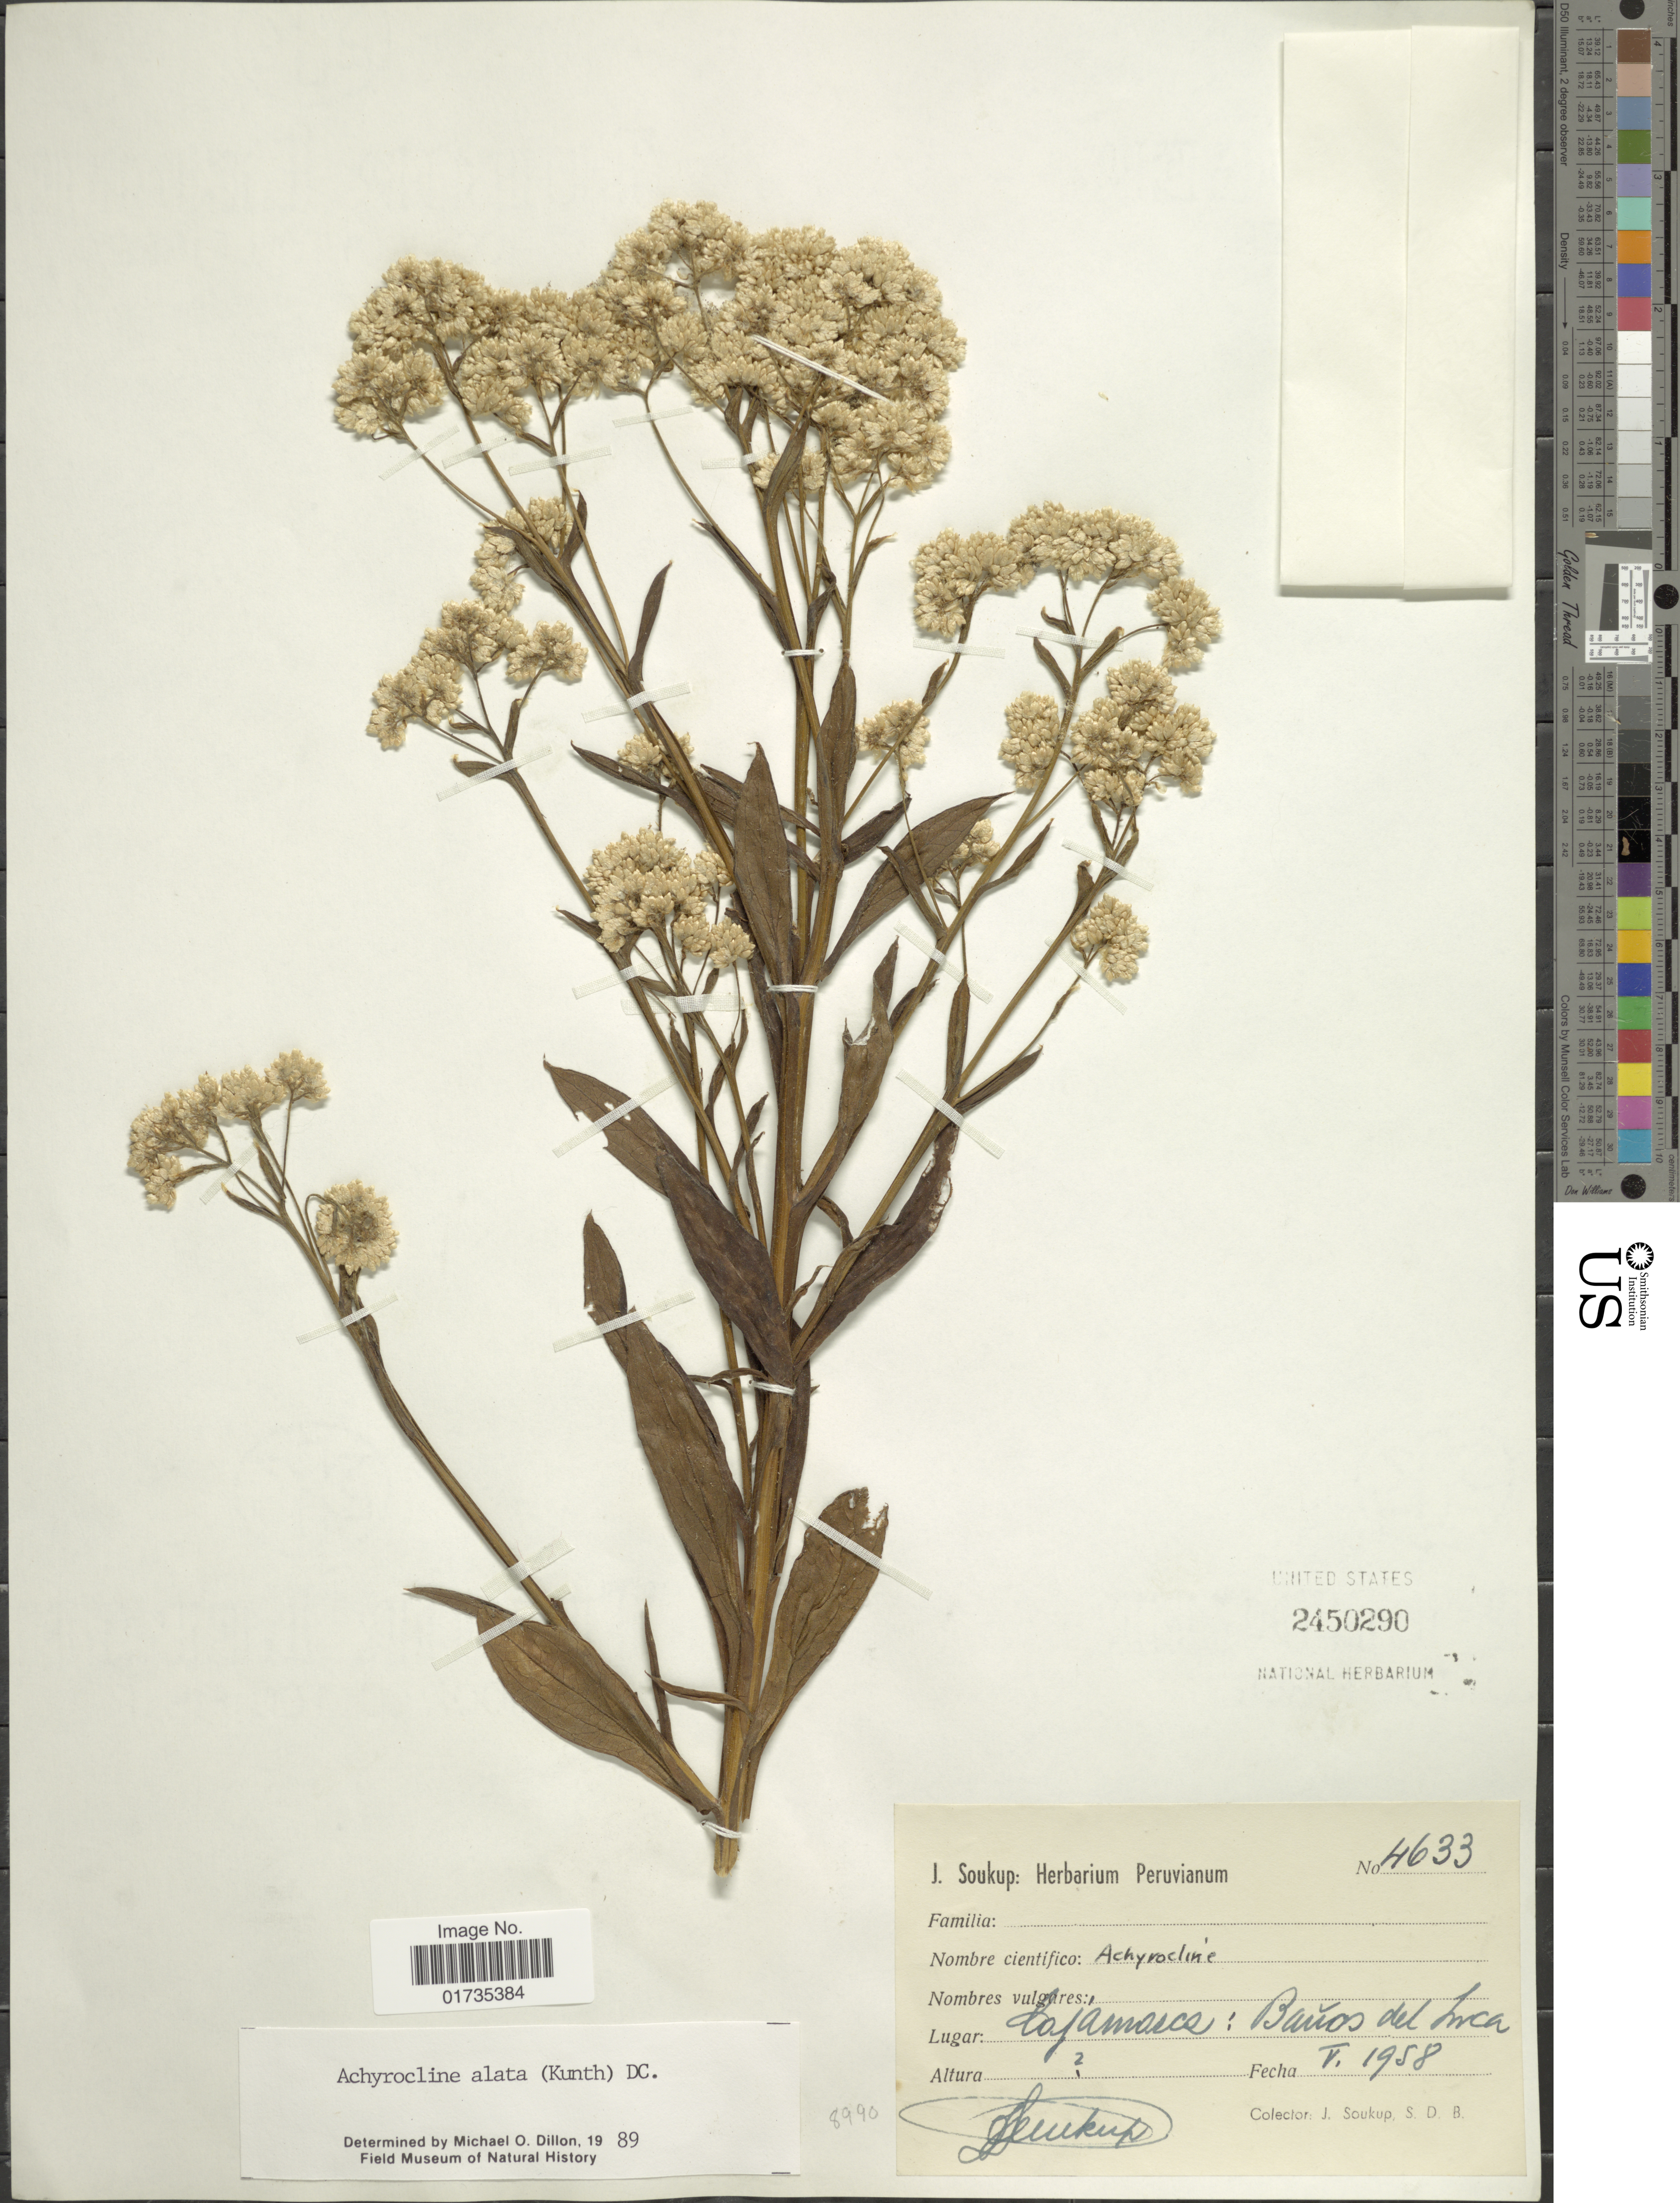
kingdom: Plantae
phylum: Tracheophyta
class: Magnoliopsida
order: Asterales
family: Asteraceae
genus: Achyrocline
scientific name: Achyrocline alata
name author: (Kunth) DC.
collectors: J. Soukup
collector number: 4633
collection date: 1958-05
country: Peru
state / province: Cajamarca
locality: Lugar: Cajamarca: Baños de Inca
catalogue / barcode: US 2450290